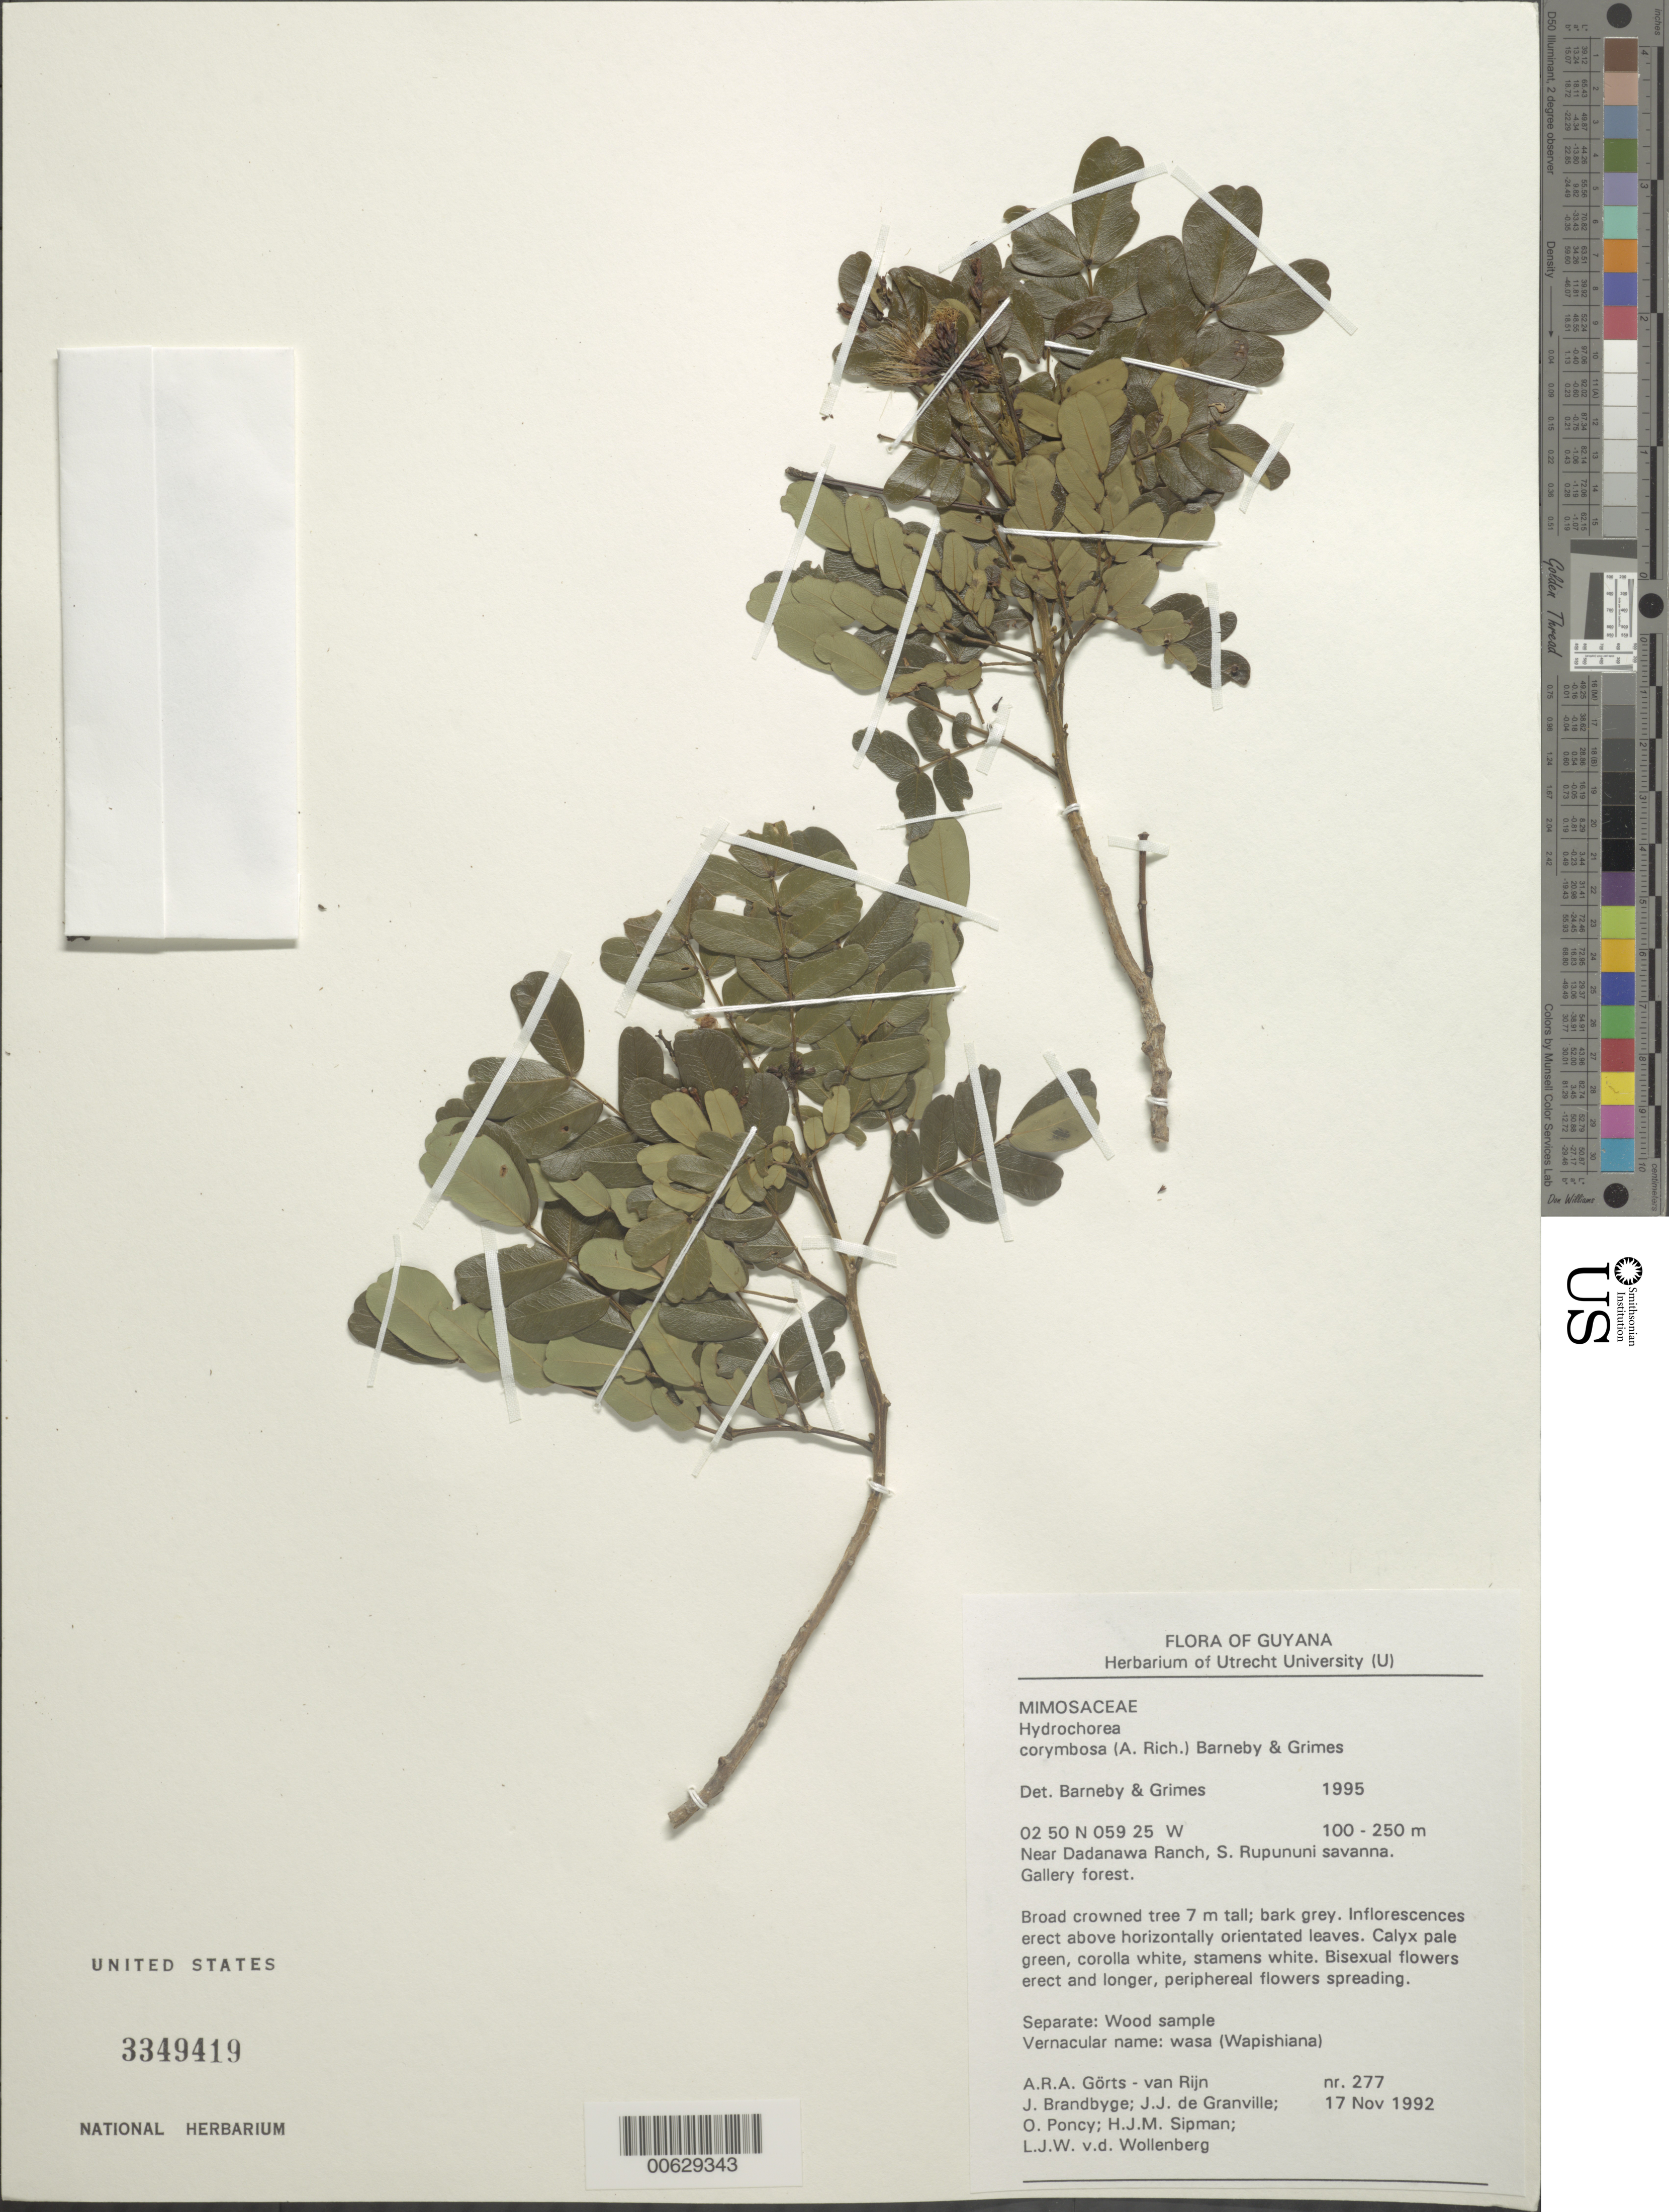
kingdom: Plantae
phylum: Tracheophyta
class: Magnoliopsida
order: Fabales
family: Fabaceae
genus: Hydrochorea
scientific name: Hydrochorea corymbosa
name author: (Rich.) Barneby & J.W. Grimes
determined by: Barneby, R. C.; Grimes, J. W.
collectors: A. .R. A. Görts-van Rijn, J. Brandbyge, J.-J. de Granville, O. Poncy, H. J. M. Sipman & L. van der Wollenberg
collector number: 277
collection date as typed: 17-Nov-92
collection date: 1992-11-17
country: Guyana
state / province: U. Takutu-U. Essequibo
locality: Dadanawa Ranch, vic. Mt. Tawatawun, S. Rupununi Savanna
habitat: Gallery forest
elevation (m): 100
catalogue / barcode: US 3349419